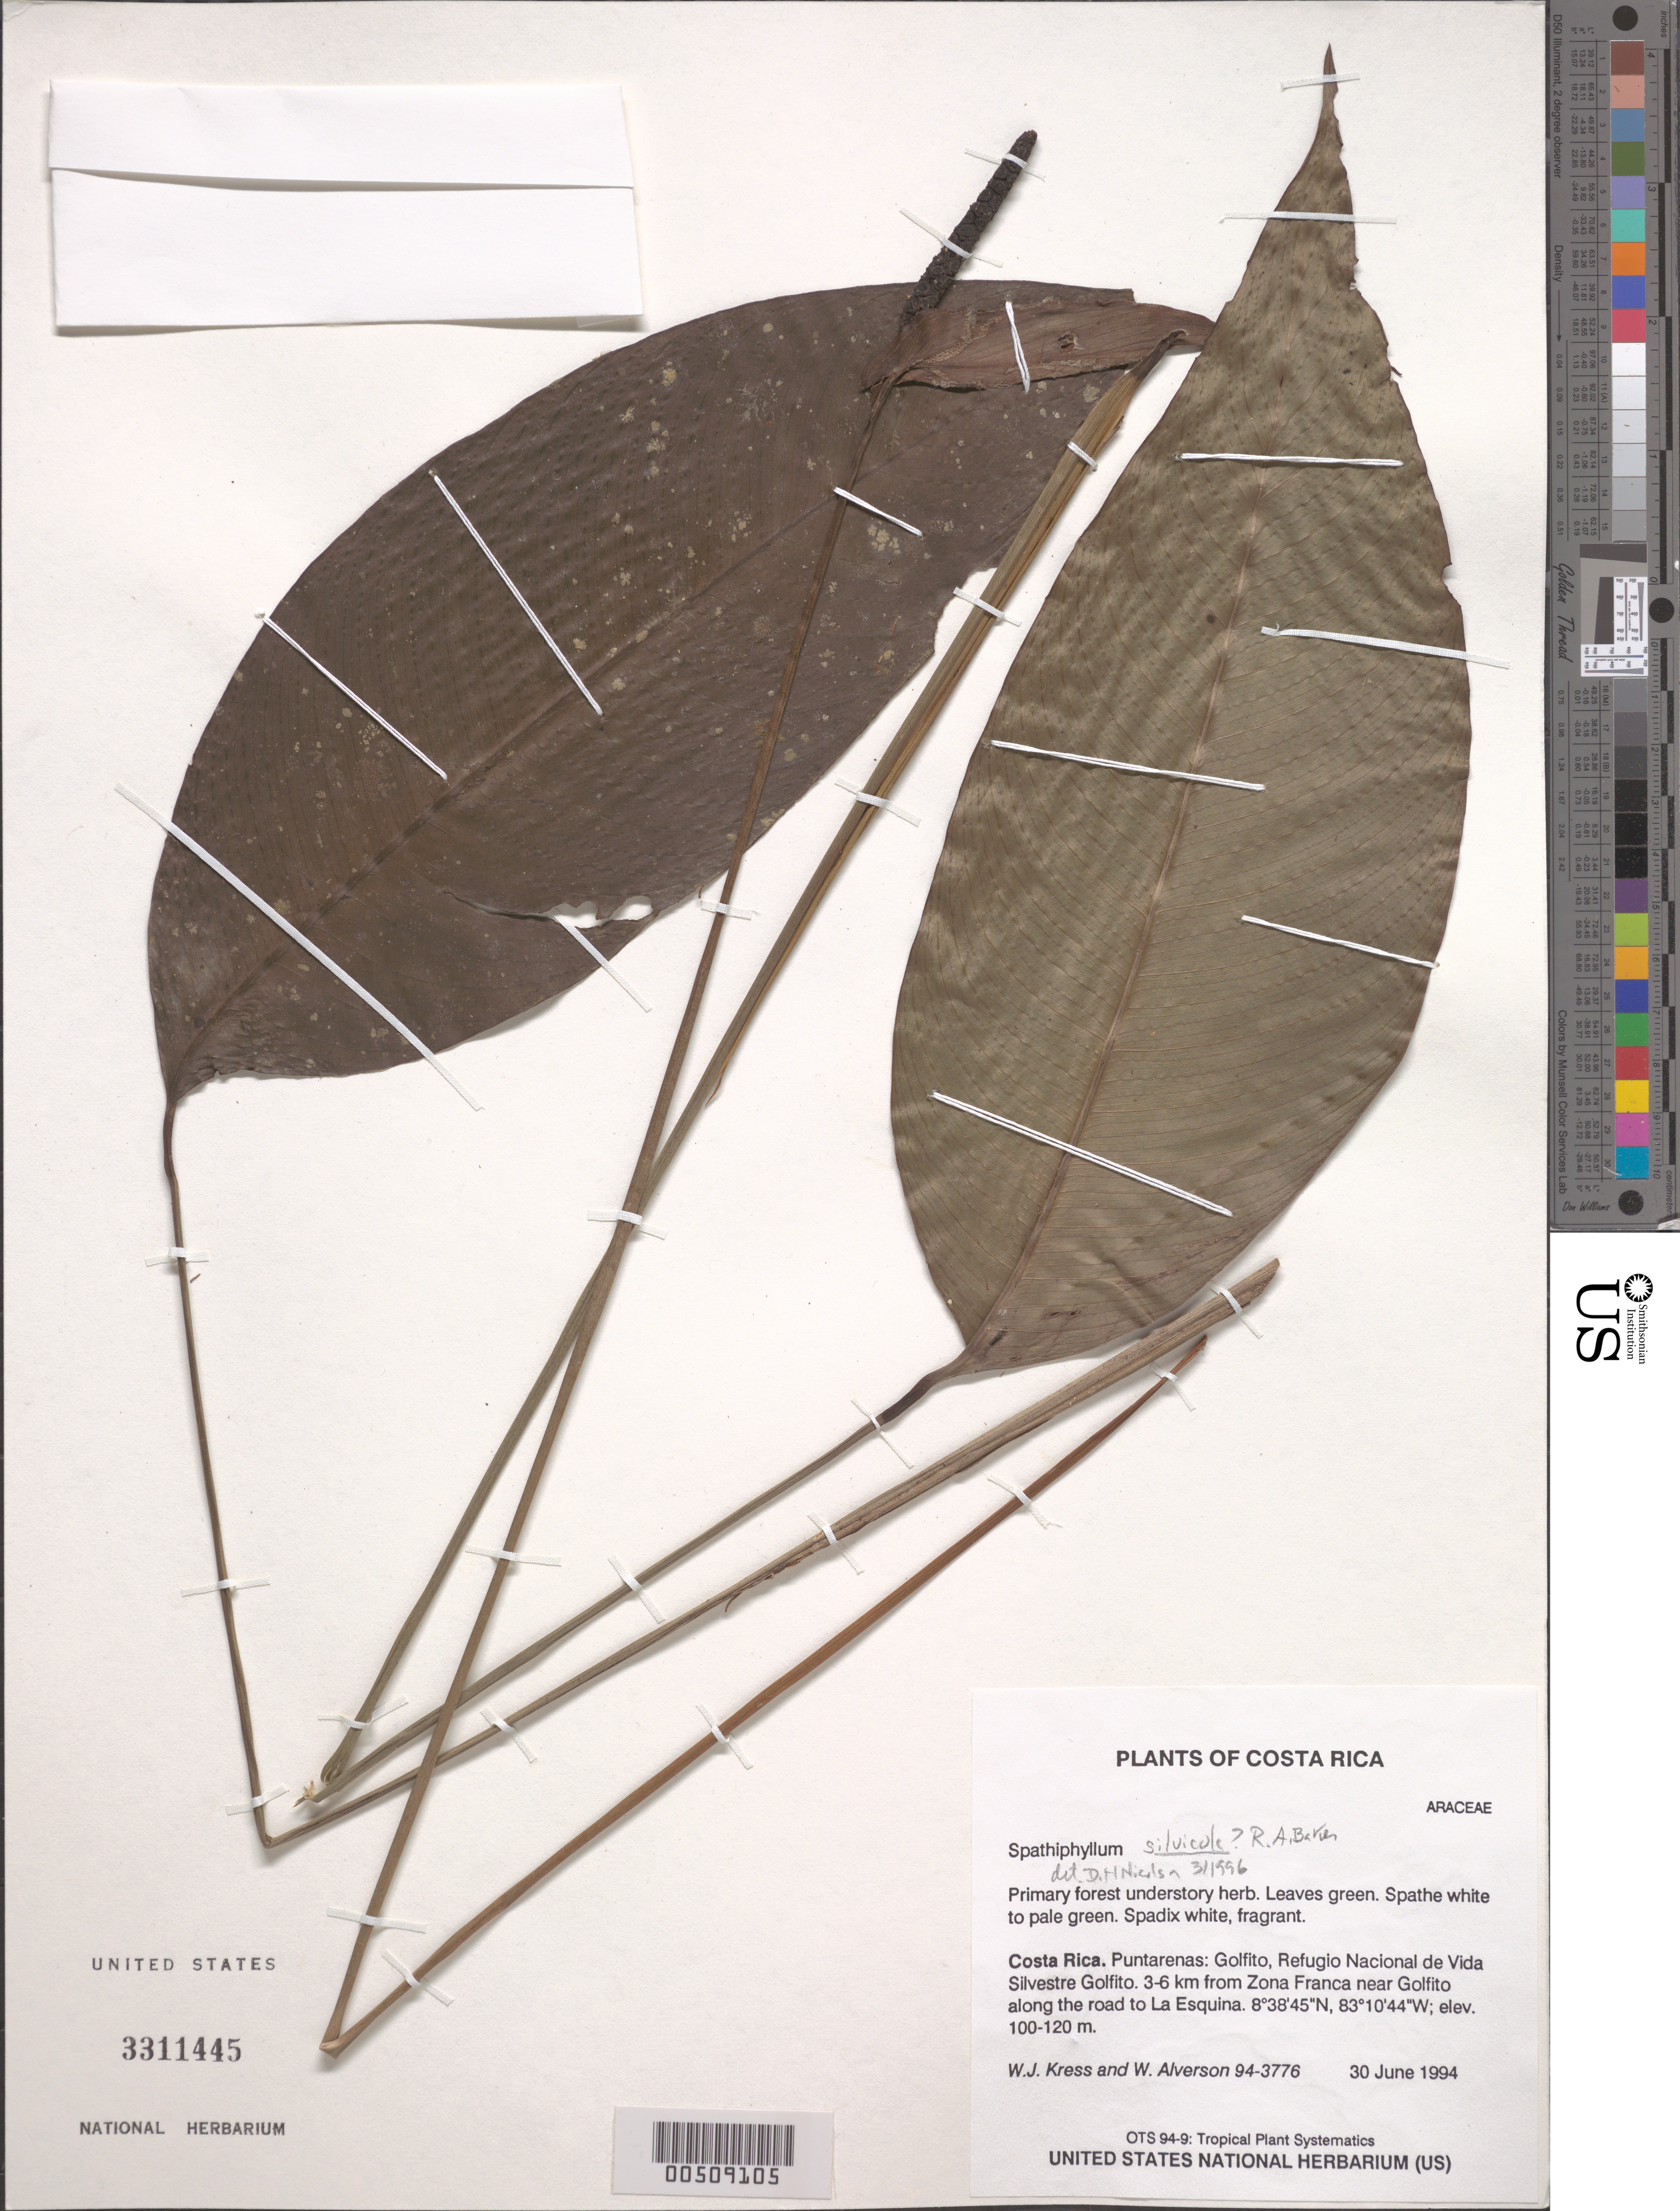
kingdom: Plantae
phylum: Tracheophyta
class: Liliopsida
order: Alismatales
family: Araceae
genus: Spathiphyllum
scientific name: Spathiphyllum silvicola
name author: R.A. Baker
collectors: W. J. Kress & W. S. Alverson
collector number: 94-3776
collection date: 1994-06-30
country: Costa Rica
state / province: Puntarenas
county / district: Golfito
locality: Refugio Nacional de Vida Silvestre Golfito. 3-6 km from Zona Franca near Golfito along the road to La Esquina.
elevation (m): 100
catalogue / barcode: US 3311445